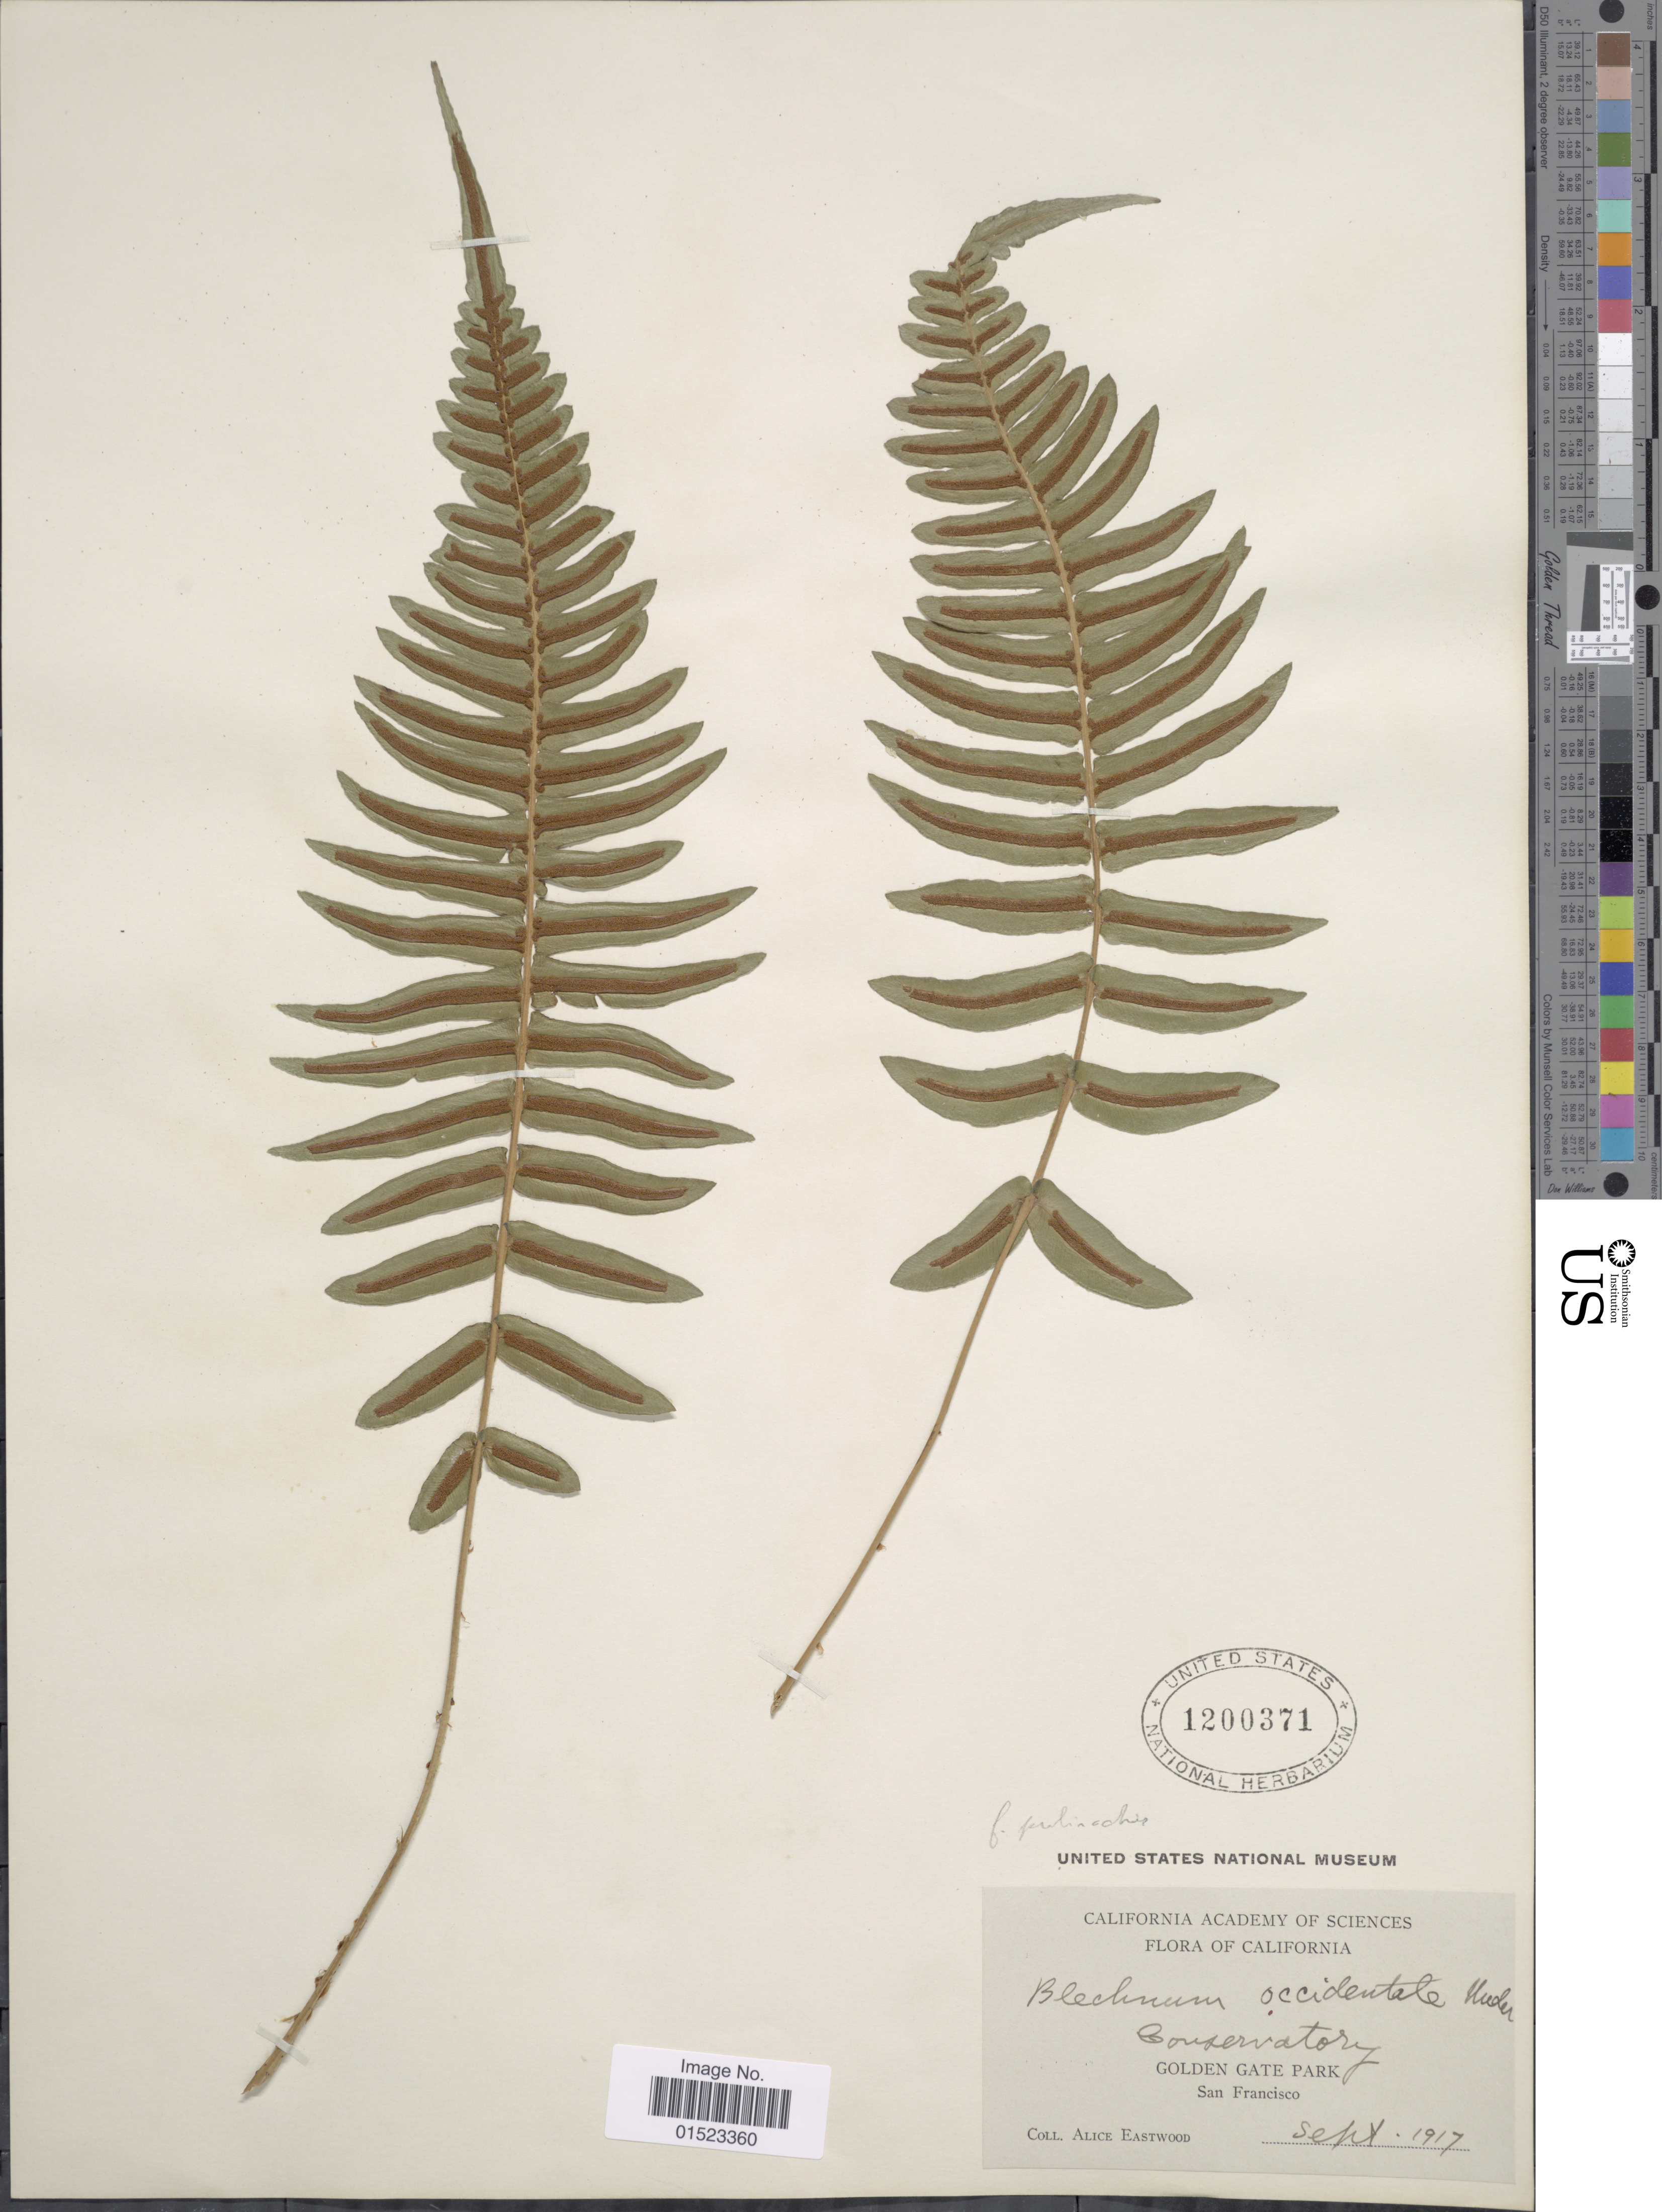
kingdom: Plantae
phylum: Tracheophyta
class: Polypodiopsida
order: Polypodiales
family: Blechnaceae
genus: Blechnum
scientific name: Blechnum occidentale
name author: L.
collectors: A. Eastwood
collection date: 1917-09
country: United States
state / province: California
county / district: San Francisco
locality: Golden Gate Park, San Francisco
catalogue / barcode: US 1200371